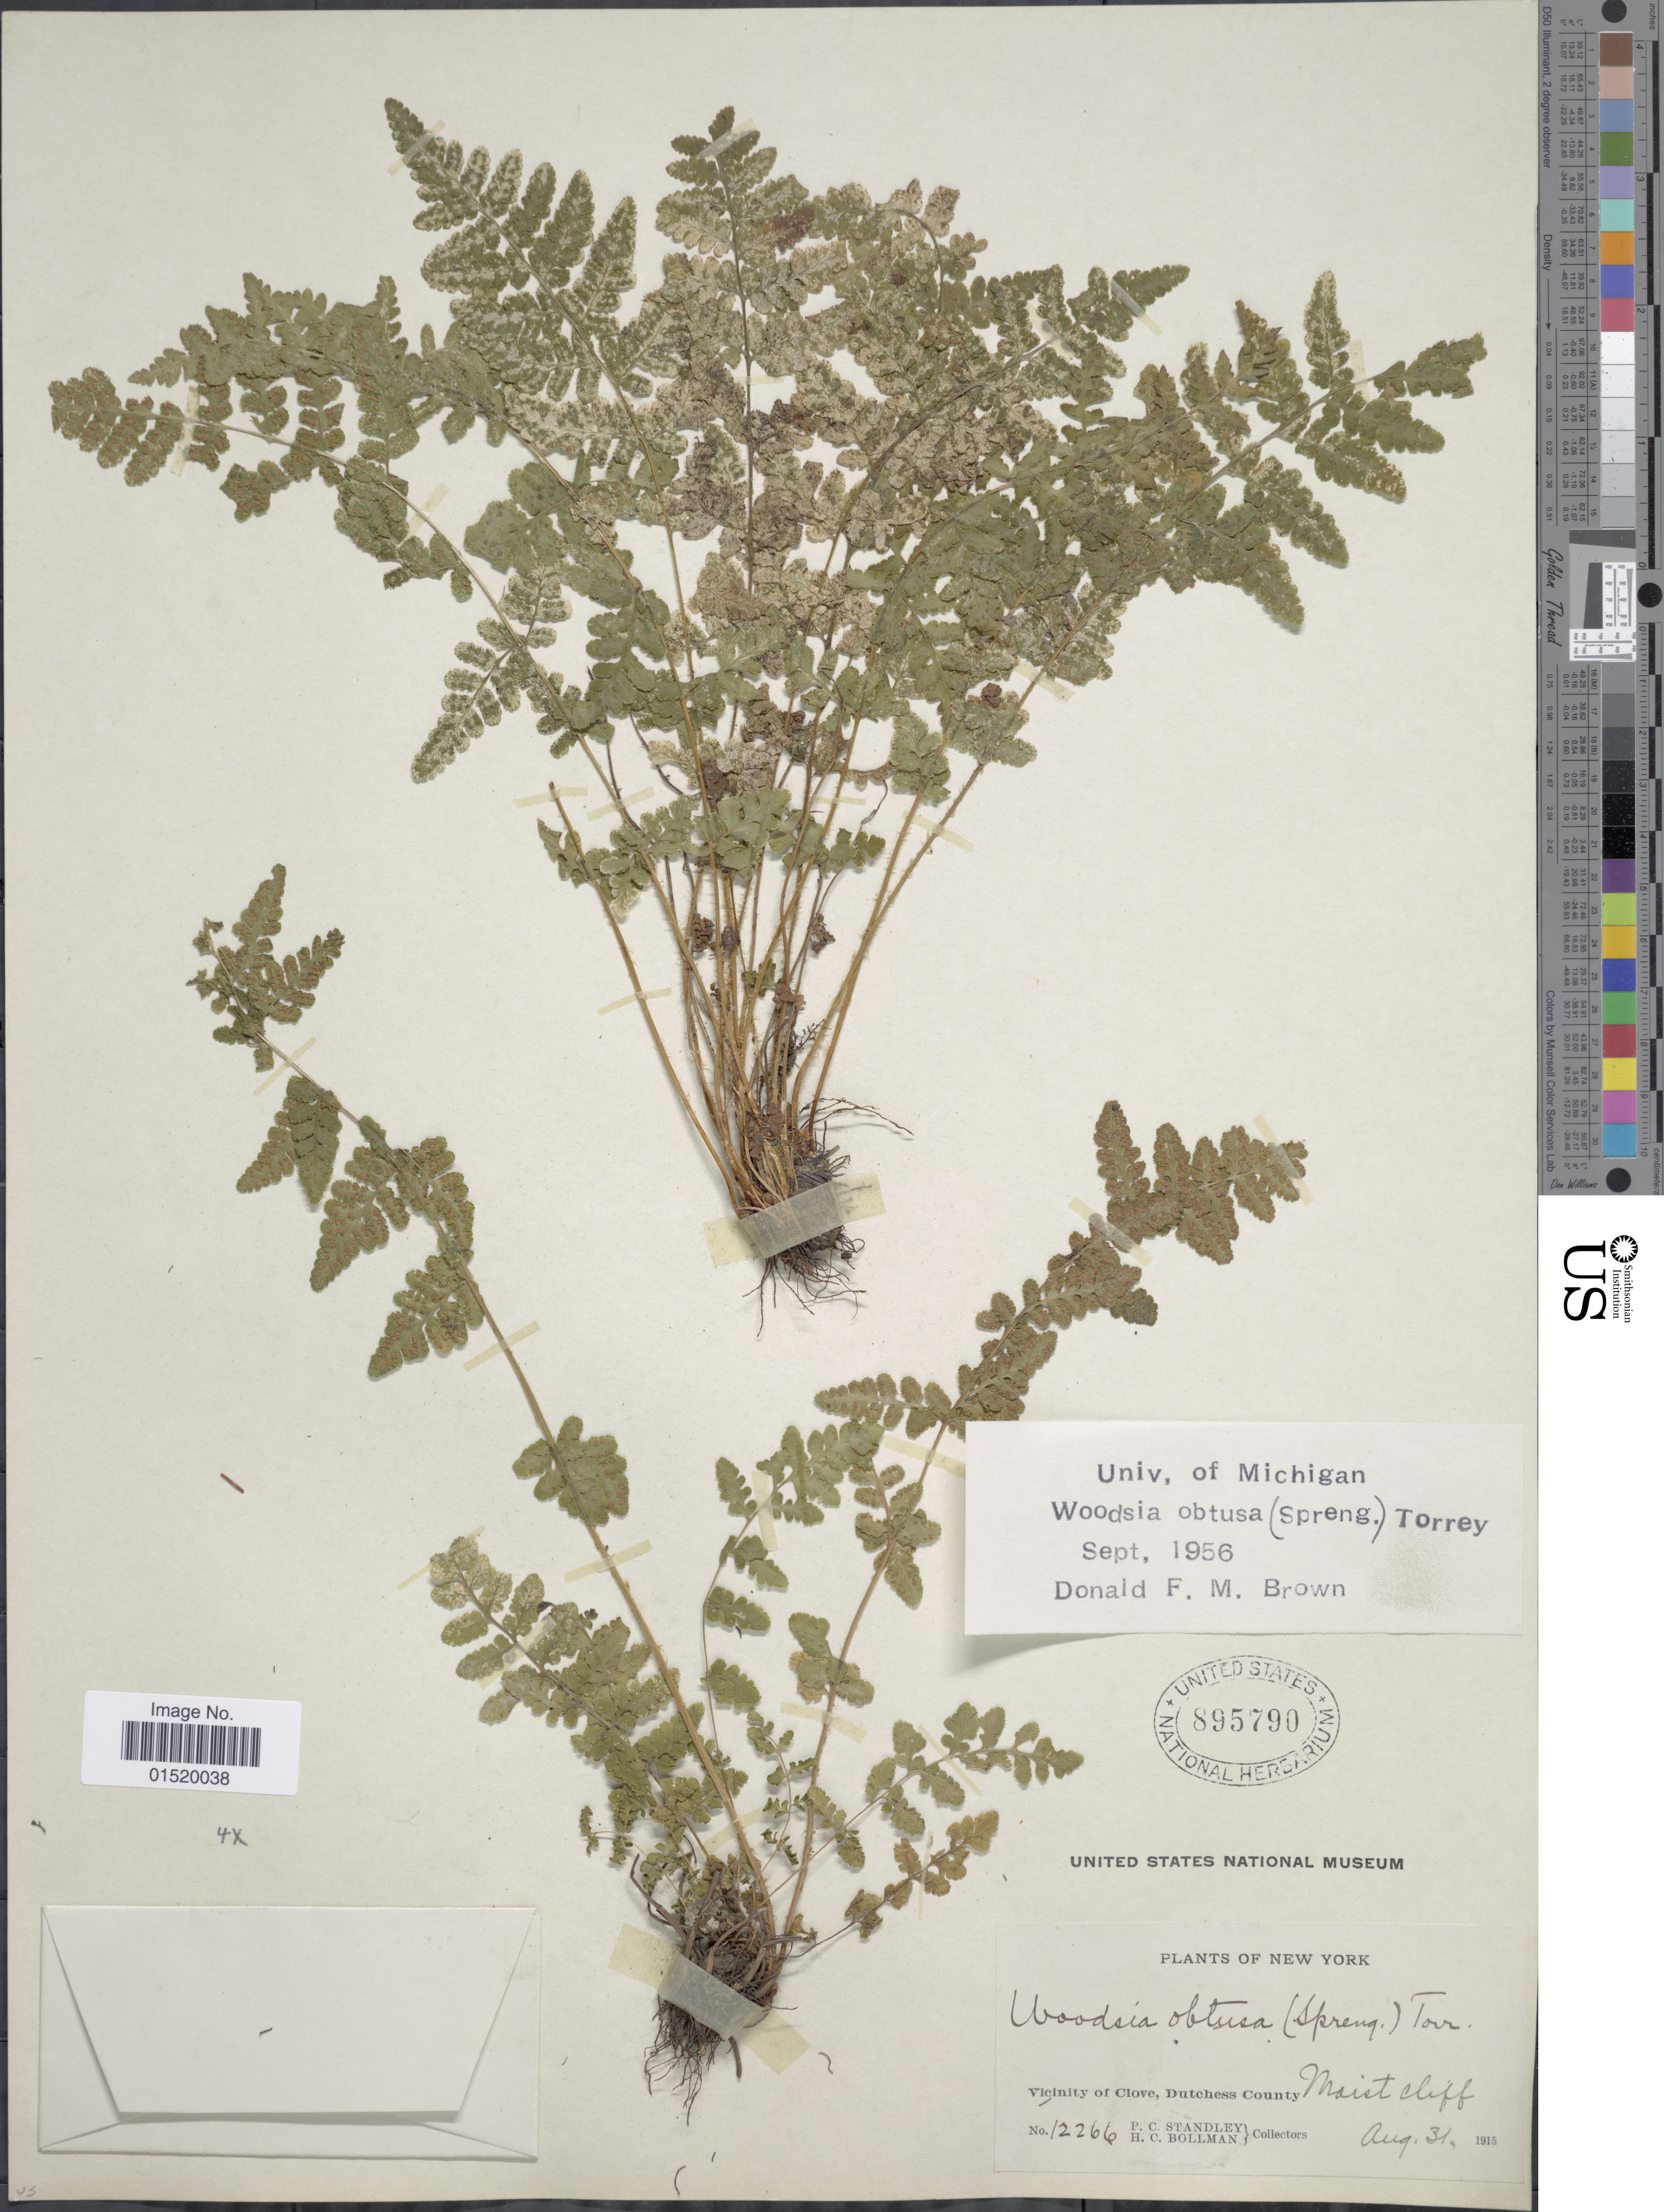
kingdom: Plantae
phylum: Tracheophyta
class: Polypodiopsida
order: Polypodiales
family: Woodsiaceae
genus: Woodsia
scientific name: Woodsia obtusa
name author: (Spreng.) Torr.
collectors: P. C. Standley & H. C. Bollman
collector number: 12266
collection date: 1915-08-31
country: United States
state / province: New York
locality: Vicinity of Clove, Dutches County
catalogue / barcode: US 895790